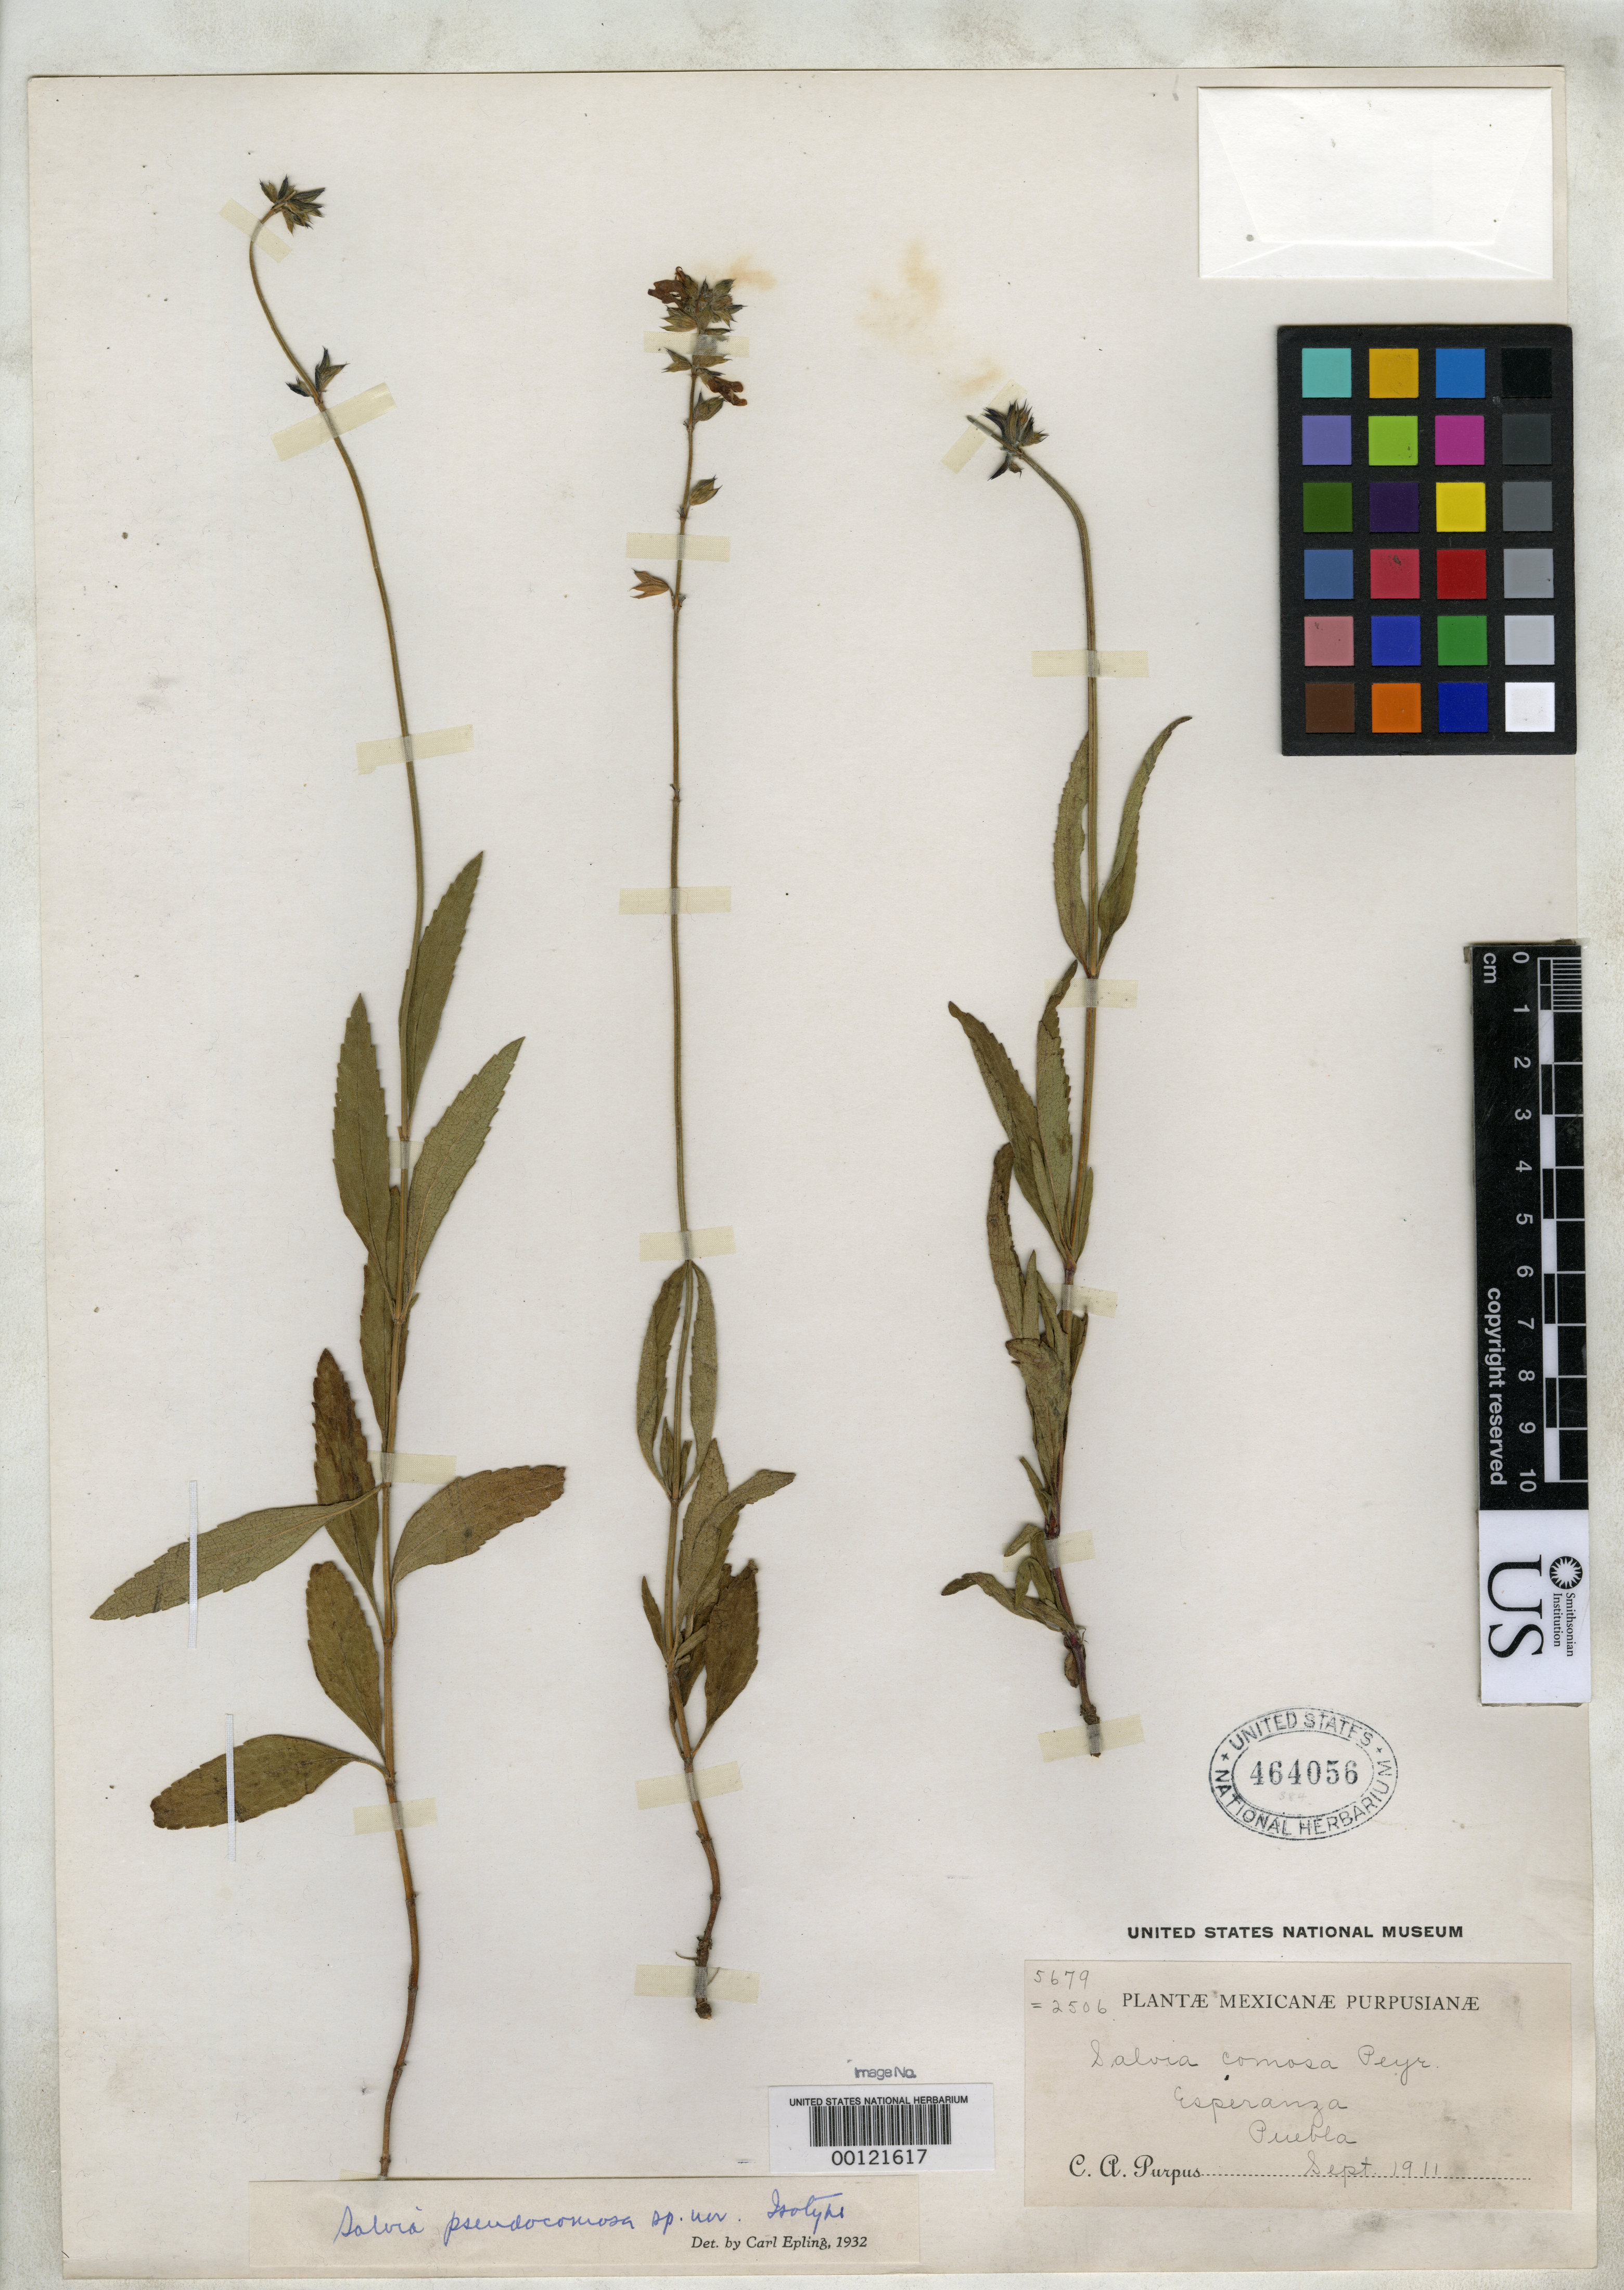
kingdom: Plantae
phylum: Tracheophyta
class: Magnoliopsida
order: Lamiales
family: Lamiaceae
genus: Salvia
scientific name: Salvia pseudocomosa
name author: Epling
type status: Isotype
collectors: C. A. Purpus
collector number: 5679/2506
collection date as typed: Sep 1911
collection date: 1911-09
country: Mexico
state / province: Puebla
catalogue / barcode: US 464056